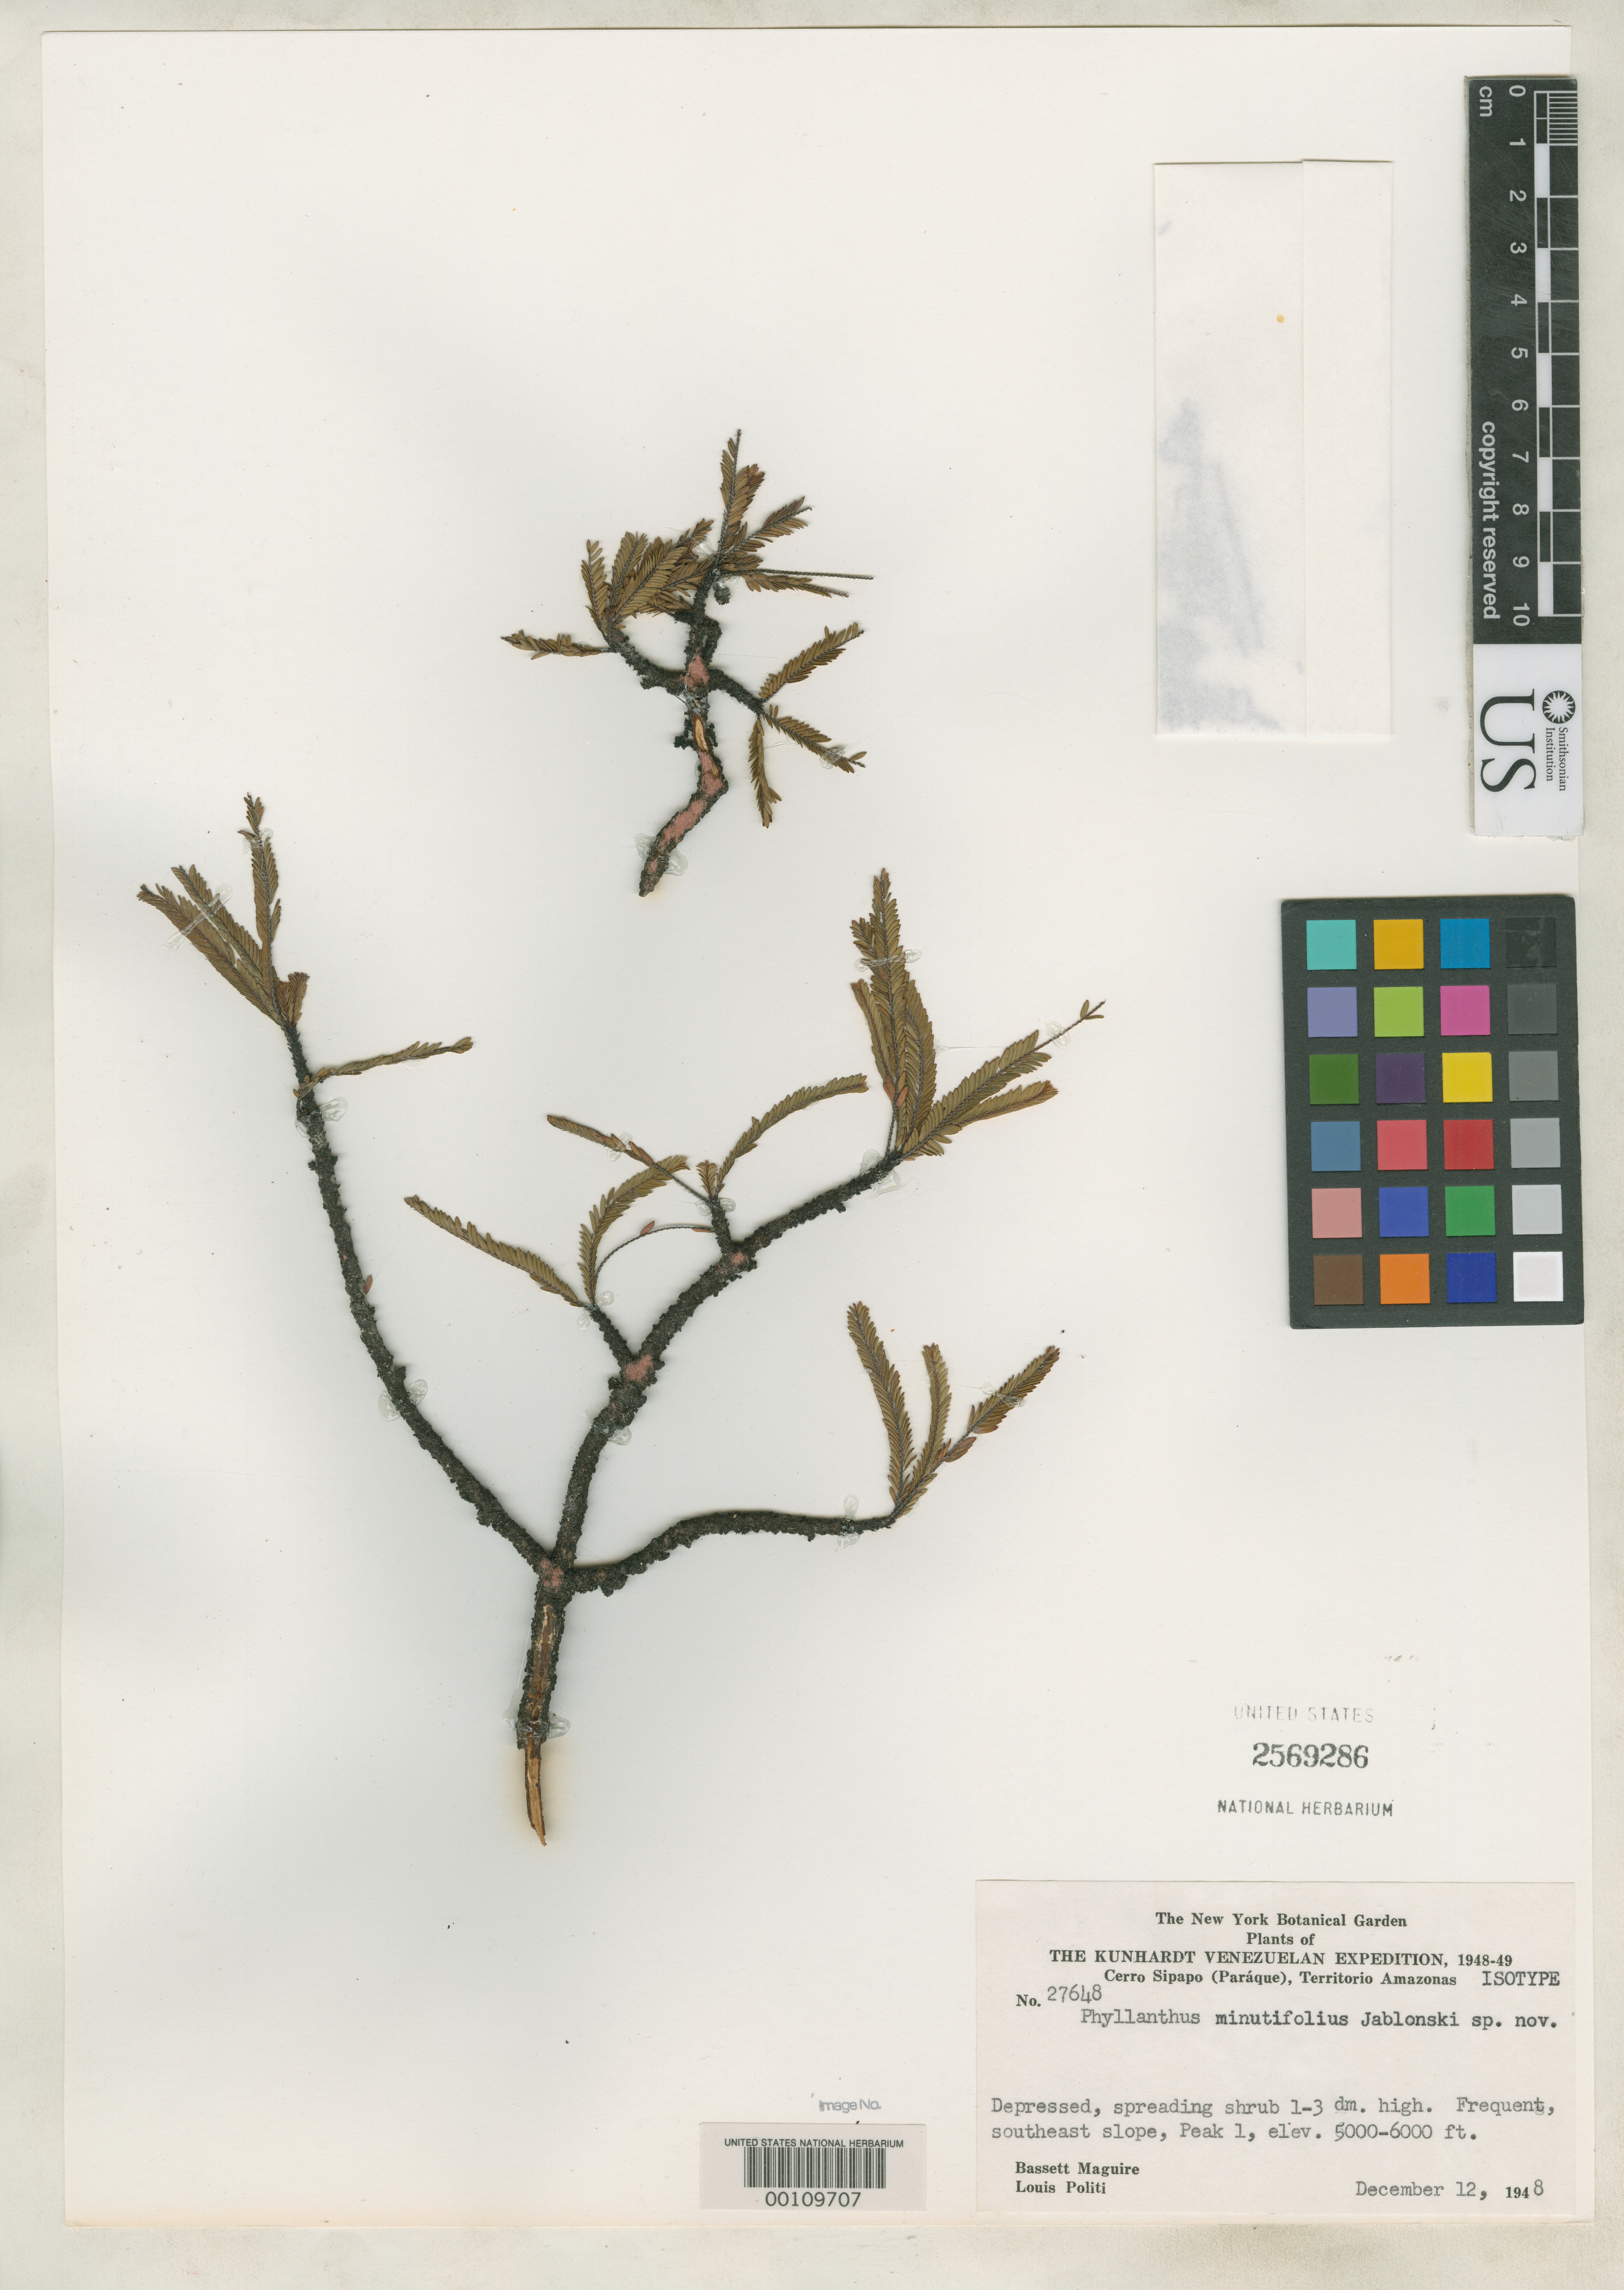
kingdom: Plantae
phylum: Tracheophyta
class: Magnoliopsida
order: Malpighiales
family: Phyllanthaceae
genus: Phyllanthus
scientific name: Phyllanthus minutifolius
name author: Jabl.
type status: Isotype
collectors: B. Maguire & L. Politi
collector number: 27648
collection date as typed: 12 Dec 1948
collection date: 1948-12-12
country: Venezuela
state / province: Amazonas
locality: Cerro Sipapo.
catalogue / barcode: US 2569286